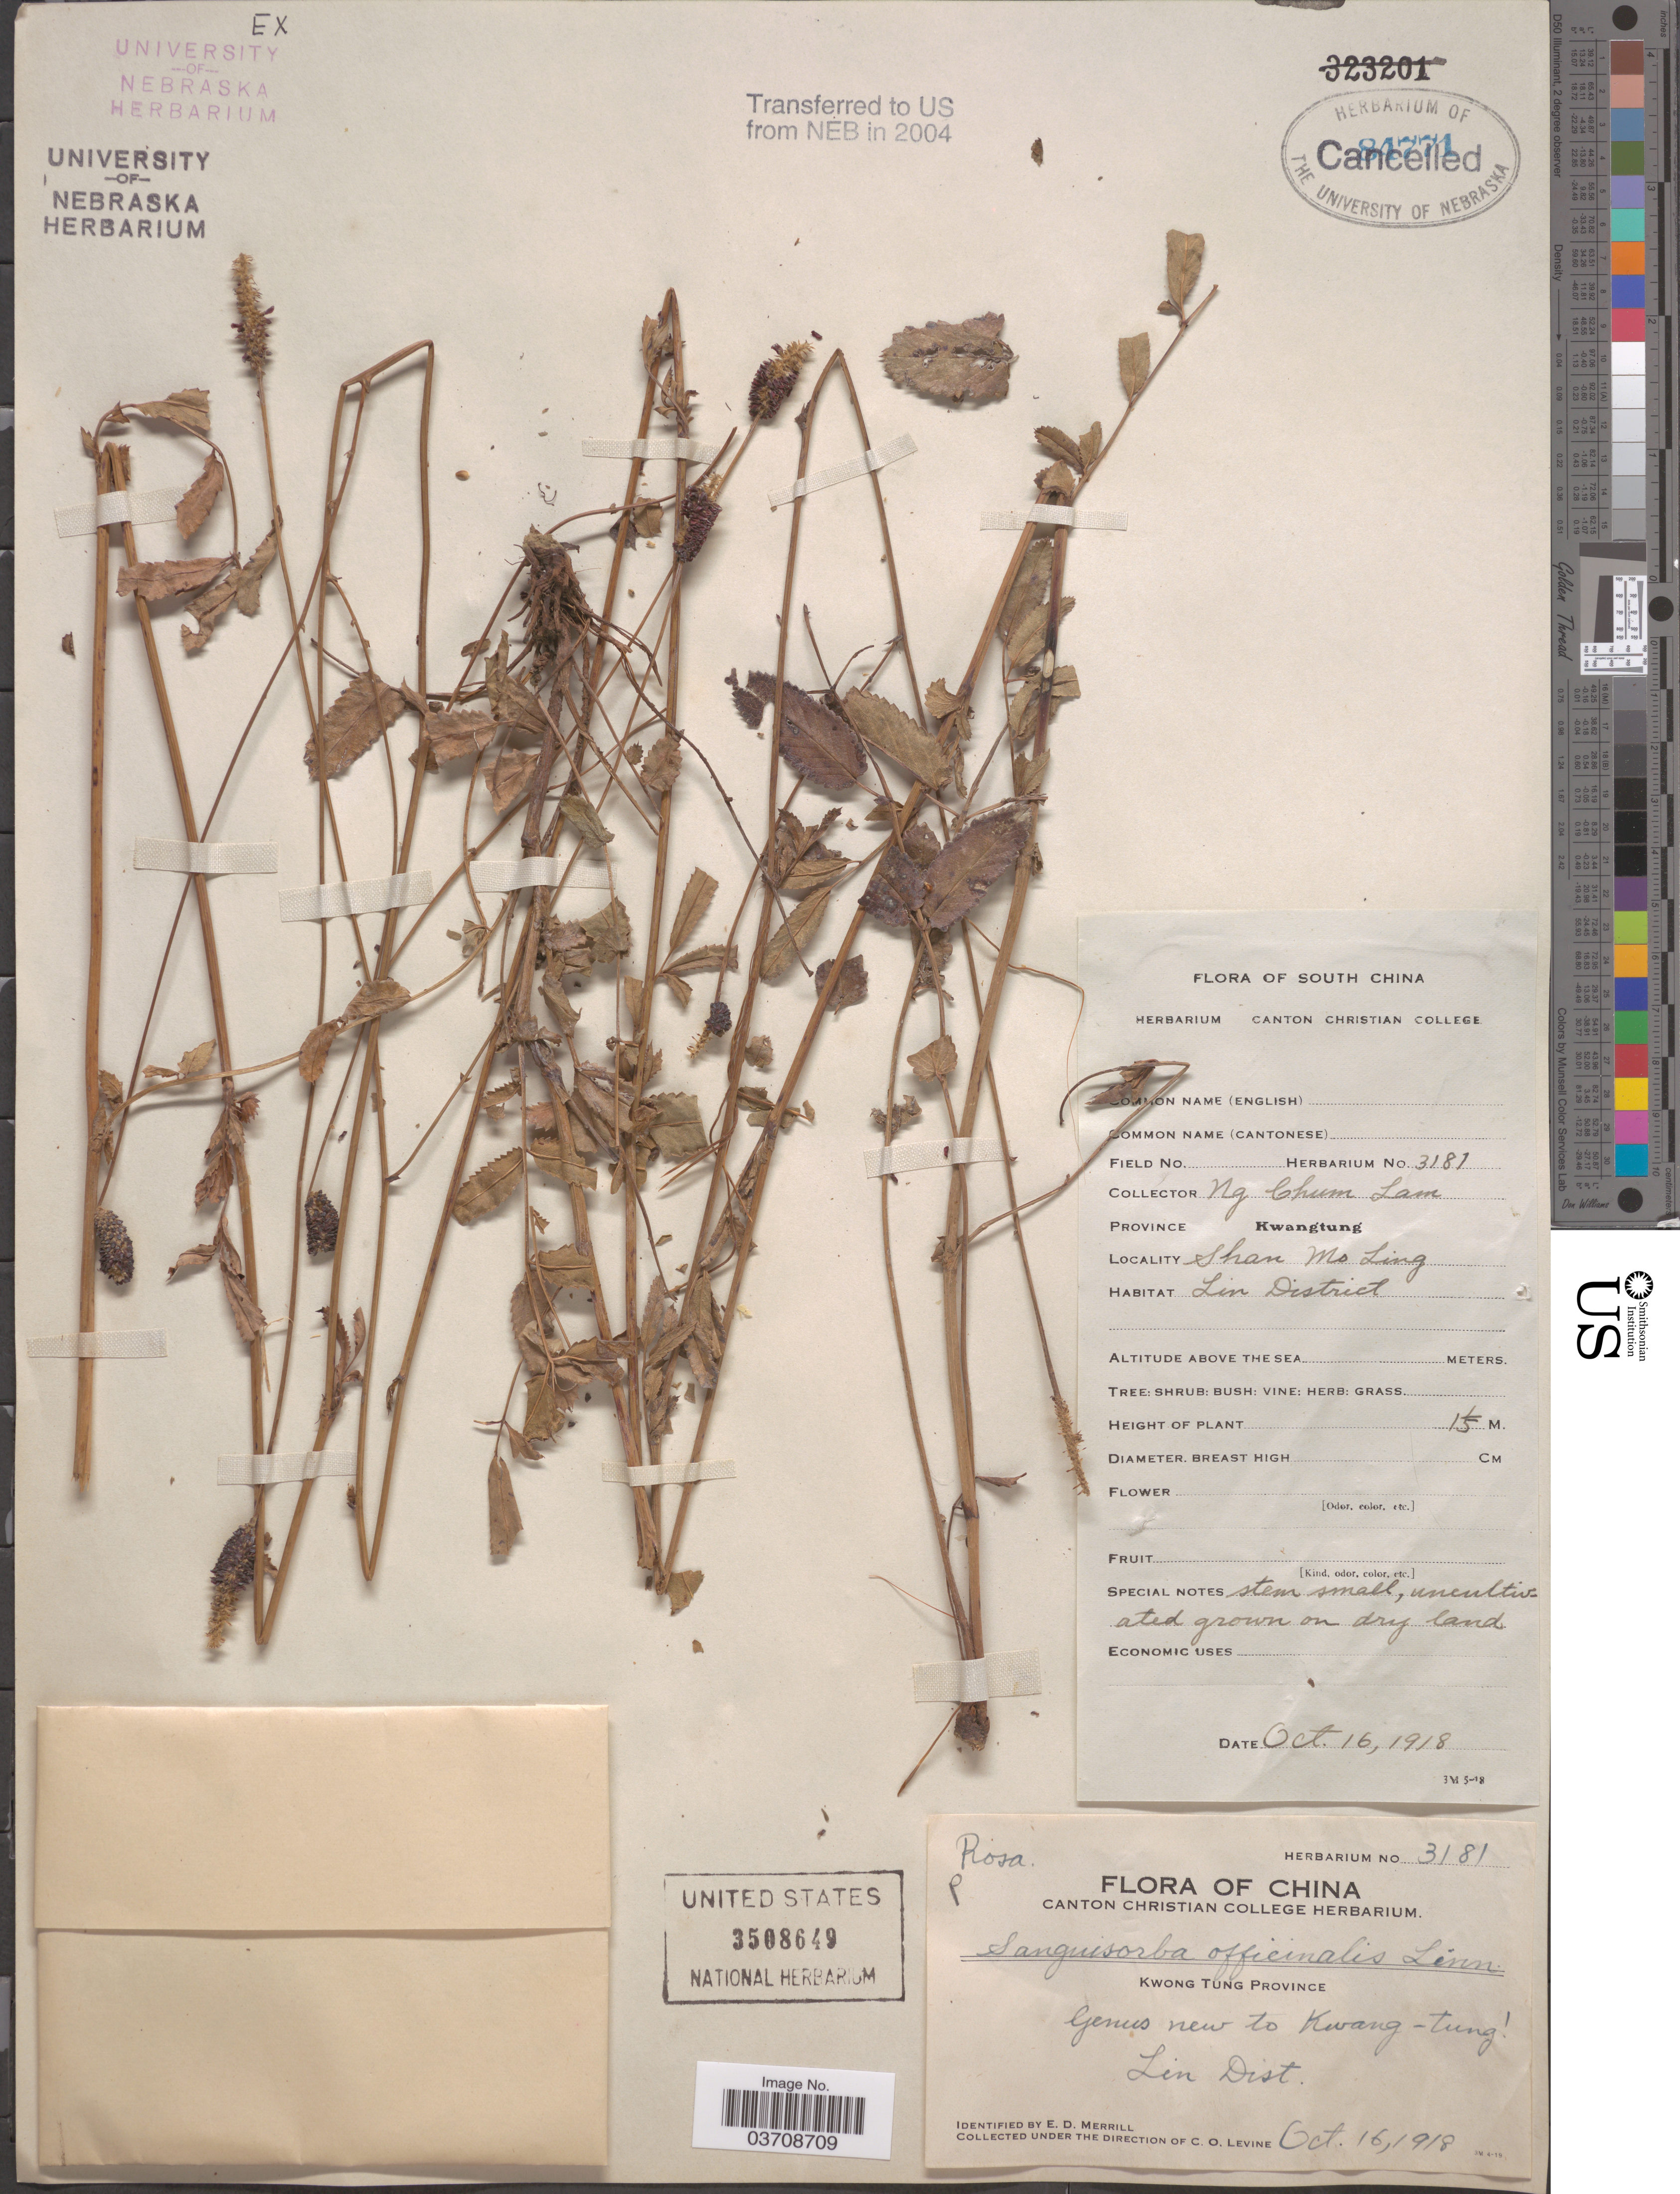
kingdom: Plantae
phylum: Tracheophyta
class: Magnoliopsida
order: Rosales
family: Rosaceae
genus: Sanguisorba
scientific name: Sanguisorba officinalis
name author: L.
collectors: N. C. Lam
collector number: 3181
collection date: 1918-10-16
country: China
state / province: Guangdong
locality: South China. Province Kwangtung. Shan Mo Ling. Lin District.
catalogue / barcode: US 3508649